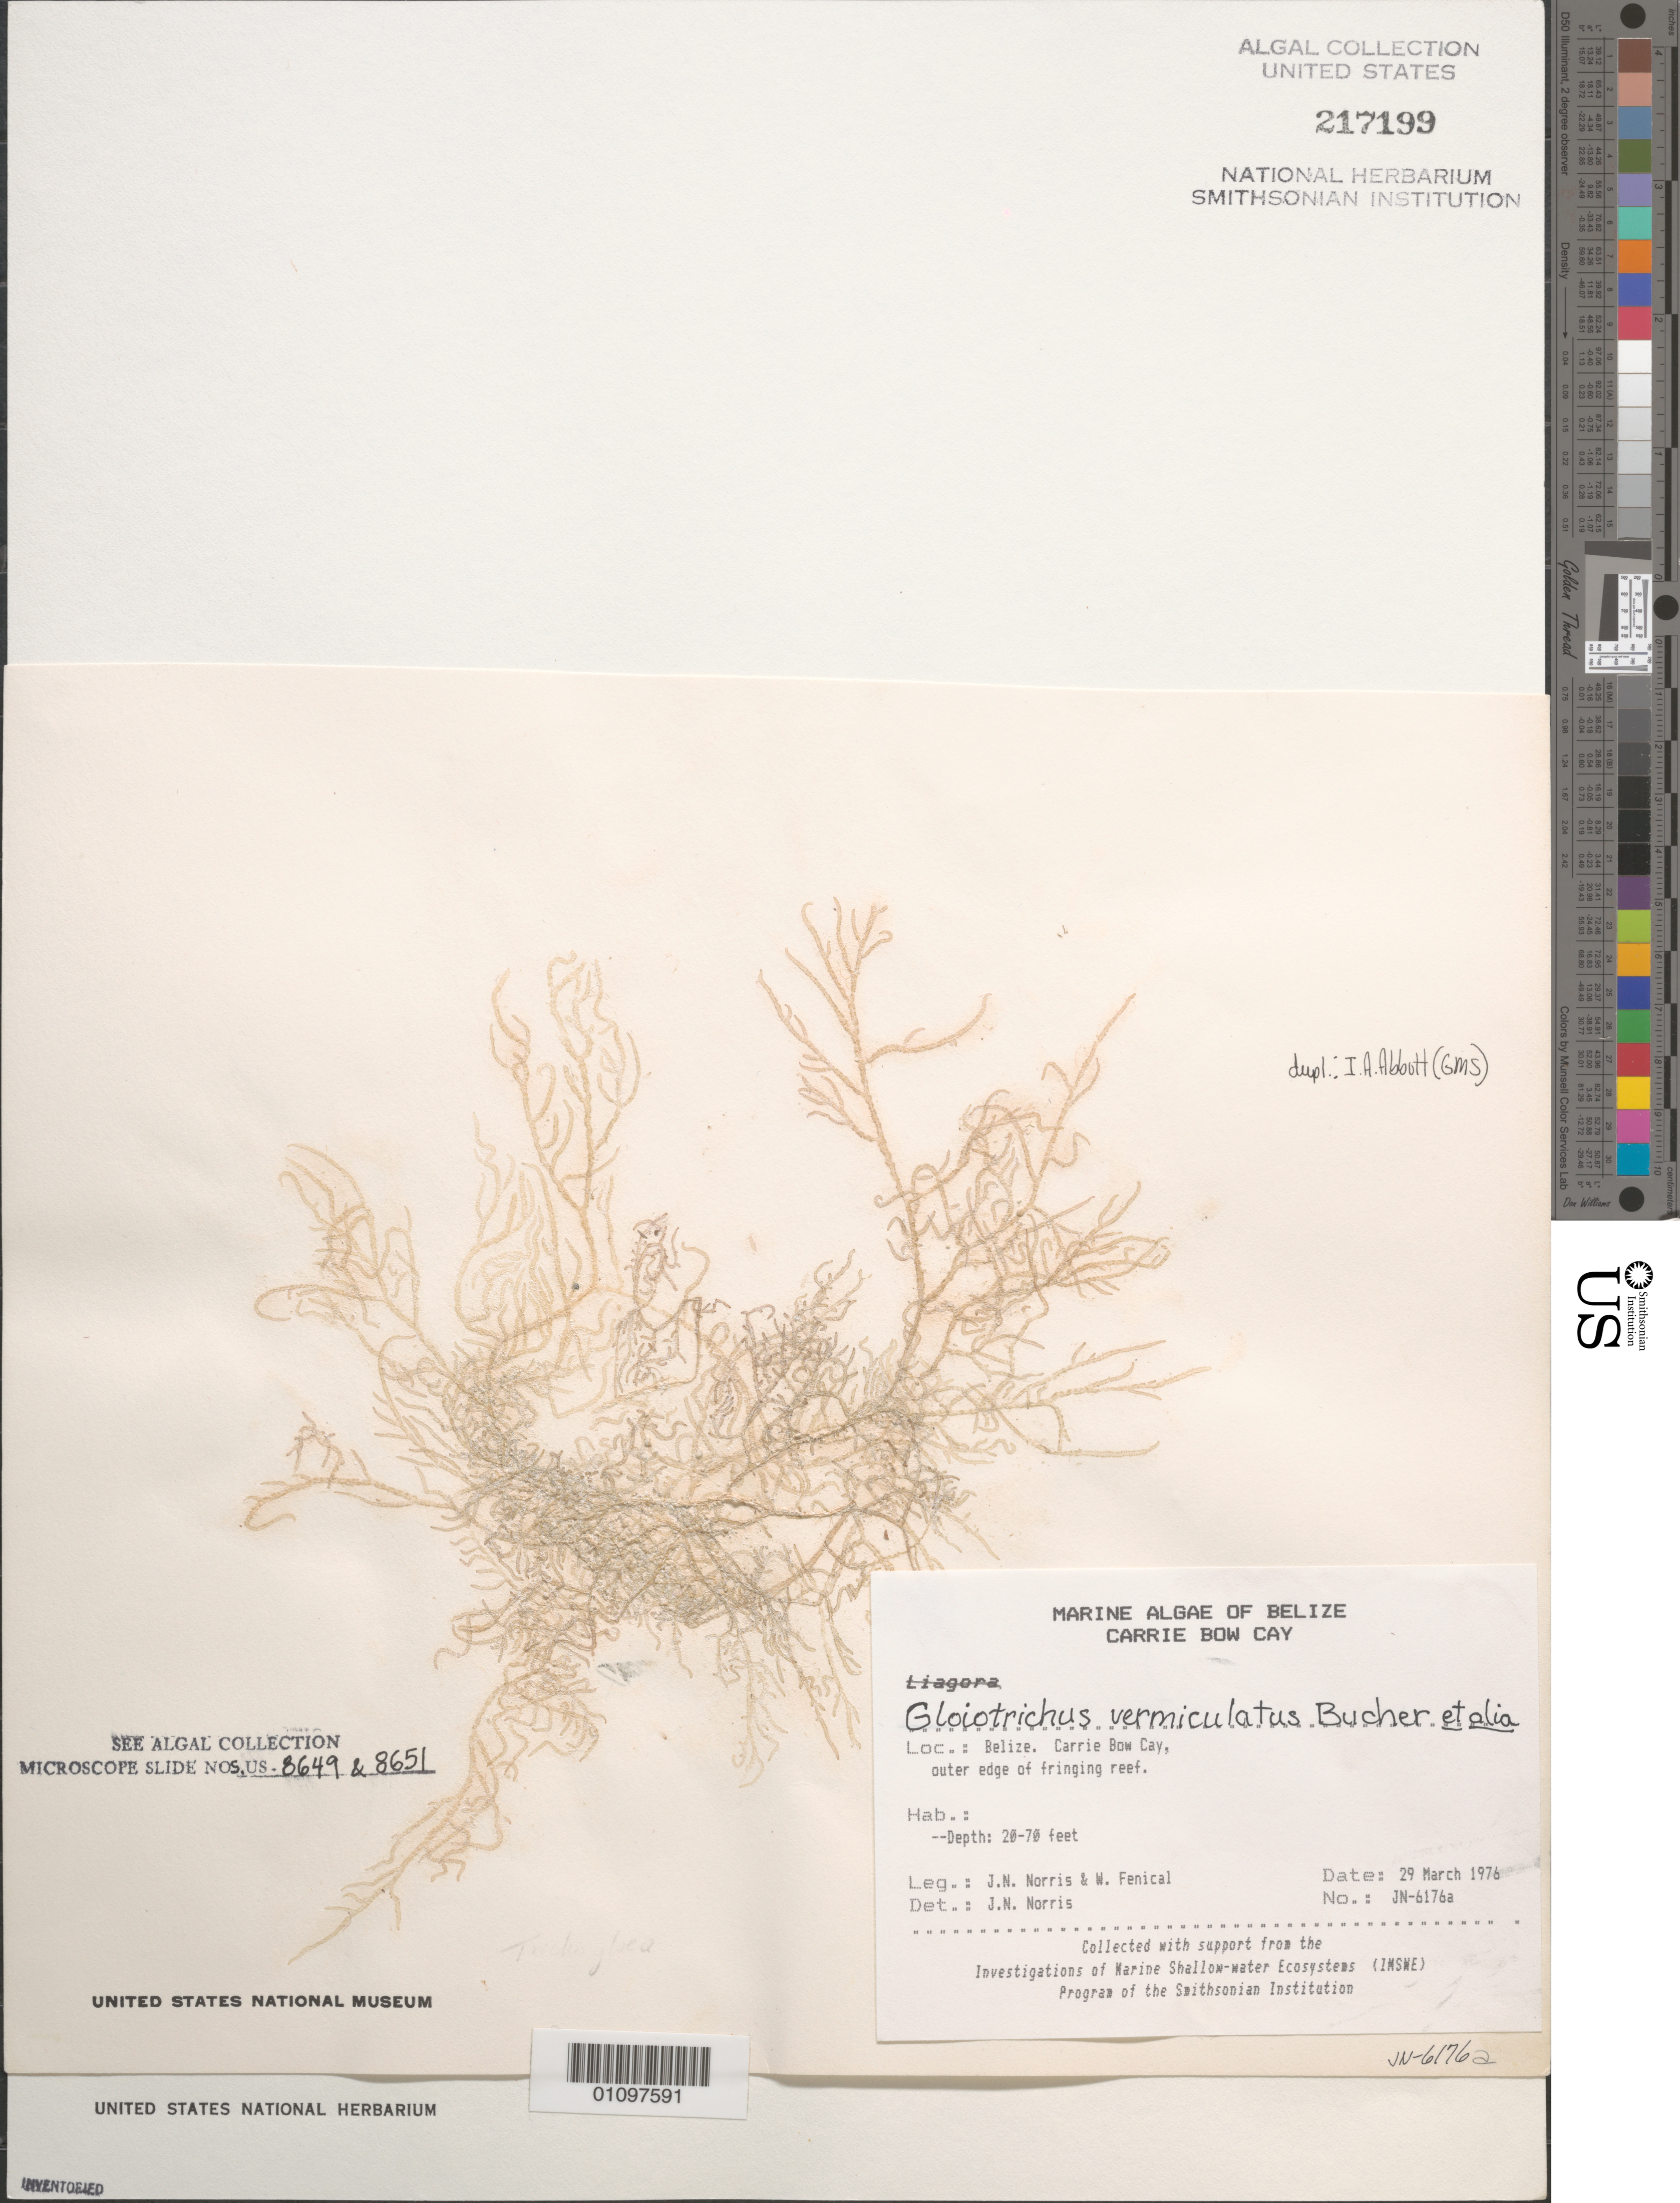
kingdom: Plantae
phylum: Rhodophyta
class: Florideophyceae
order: Nemaliales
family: Liagoraceae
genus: Gloiotrichus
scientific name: Gloiotrichus vermiculatus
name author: K.E. Bucher et al.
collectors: J. N. Norris & W. Fenical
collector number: JN-6176a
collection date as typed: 29 Mar 1976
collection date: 1976-03-29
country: Belize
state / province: Stann Creek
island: Carrie Bow Cay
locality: Outer edge of fringing reef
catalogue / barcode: US 217199